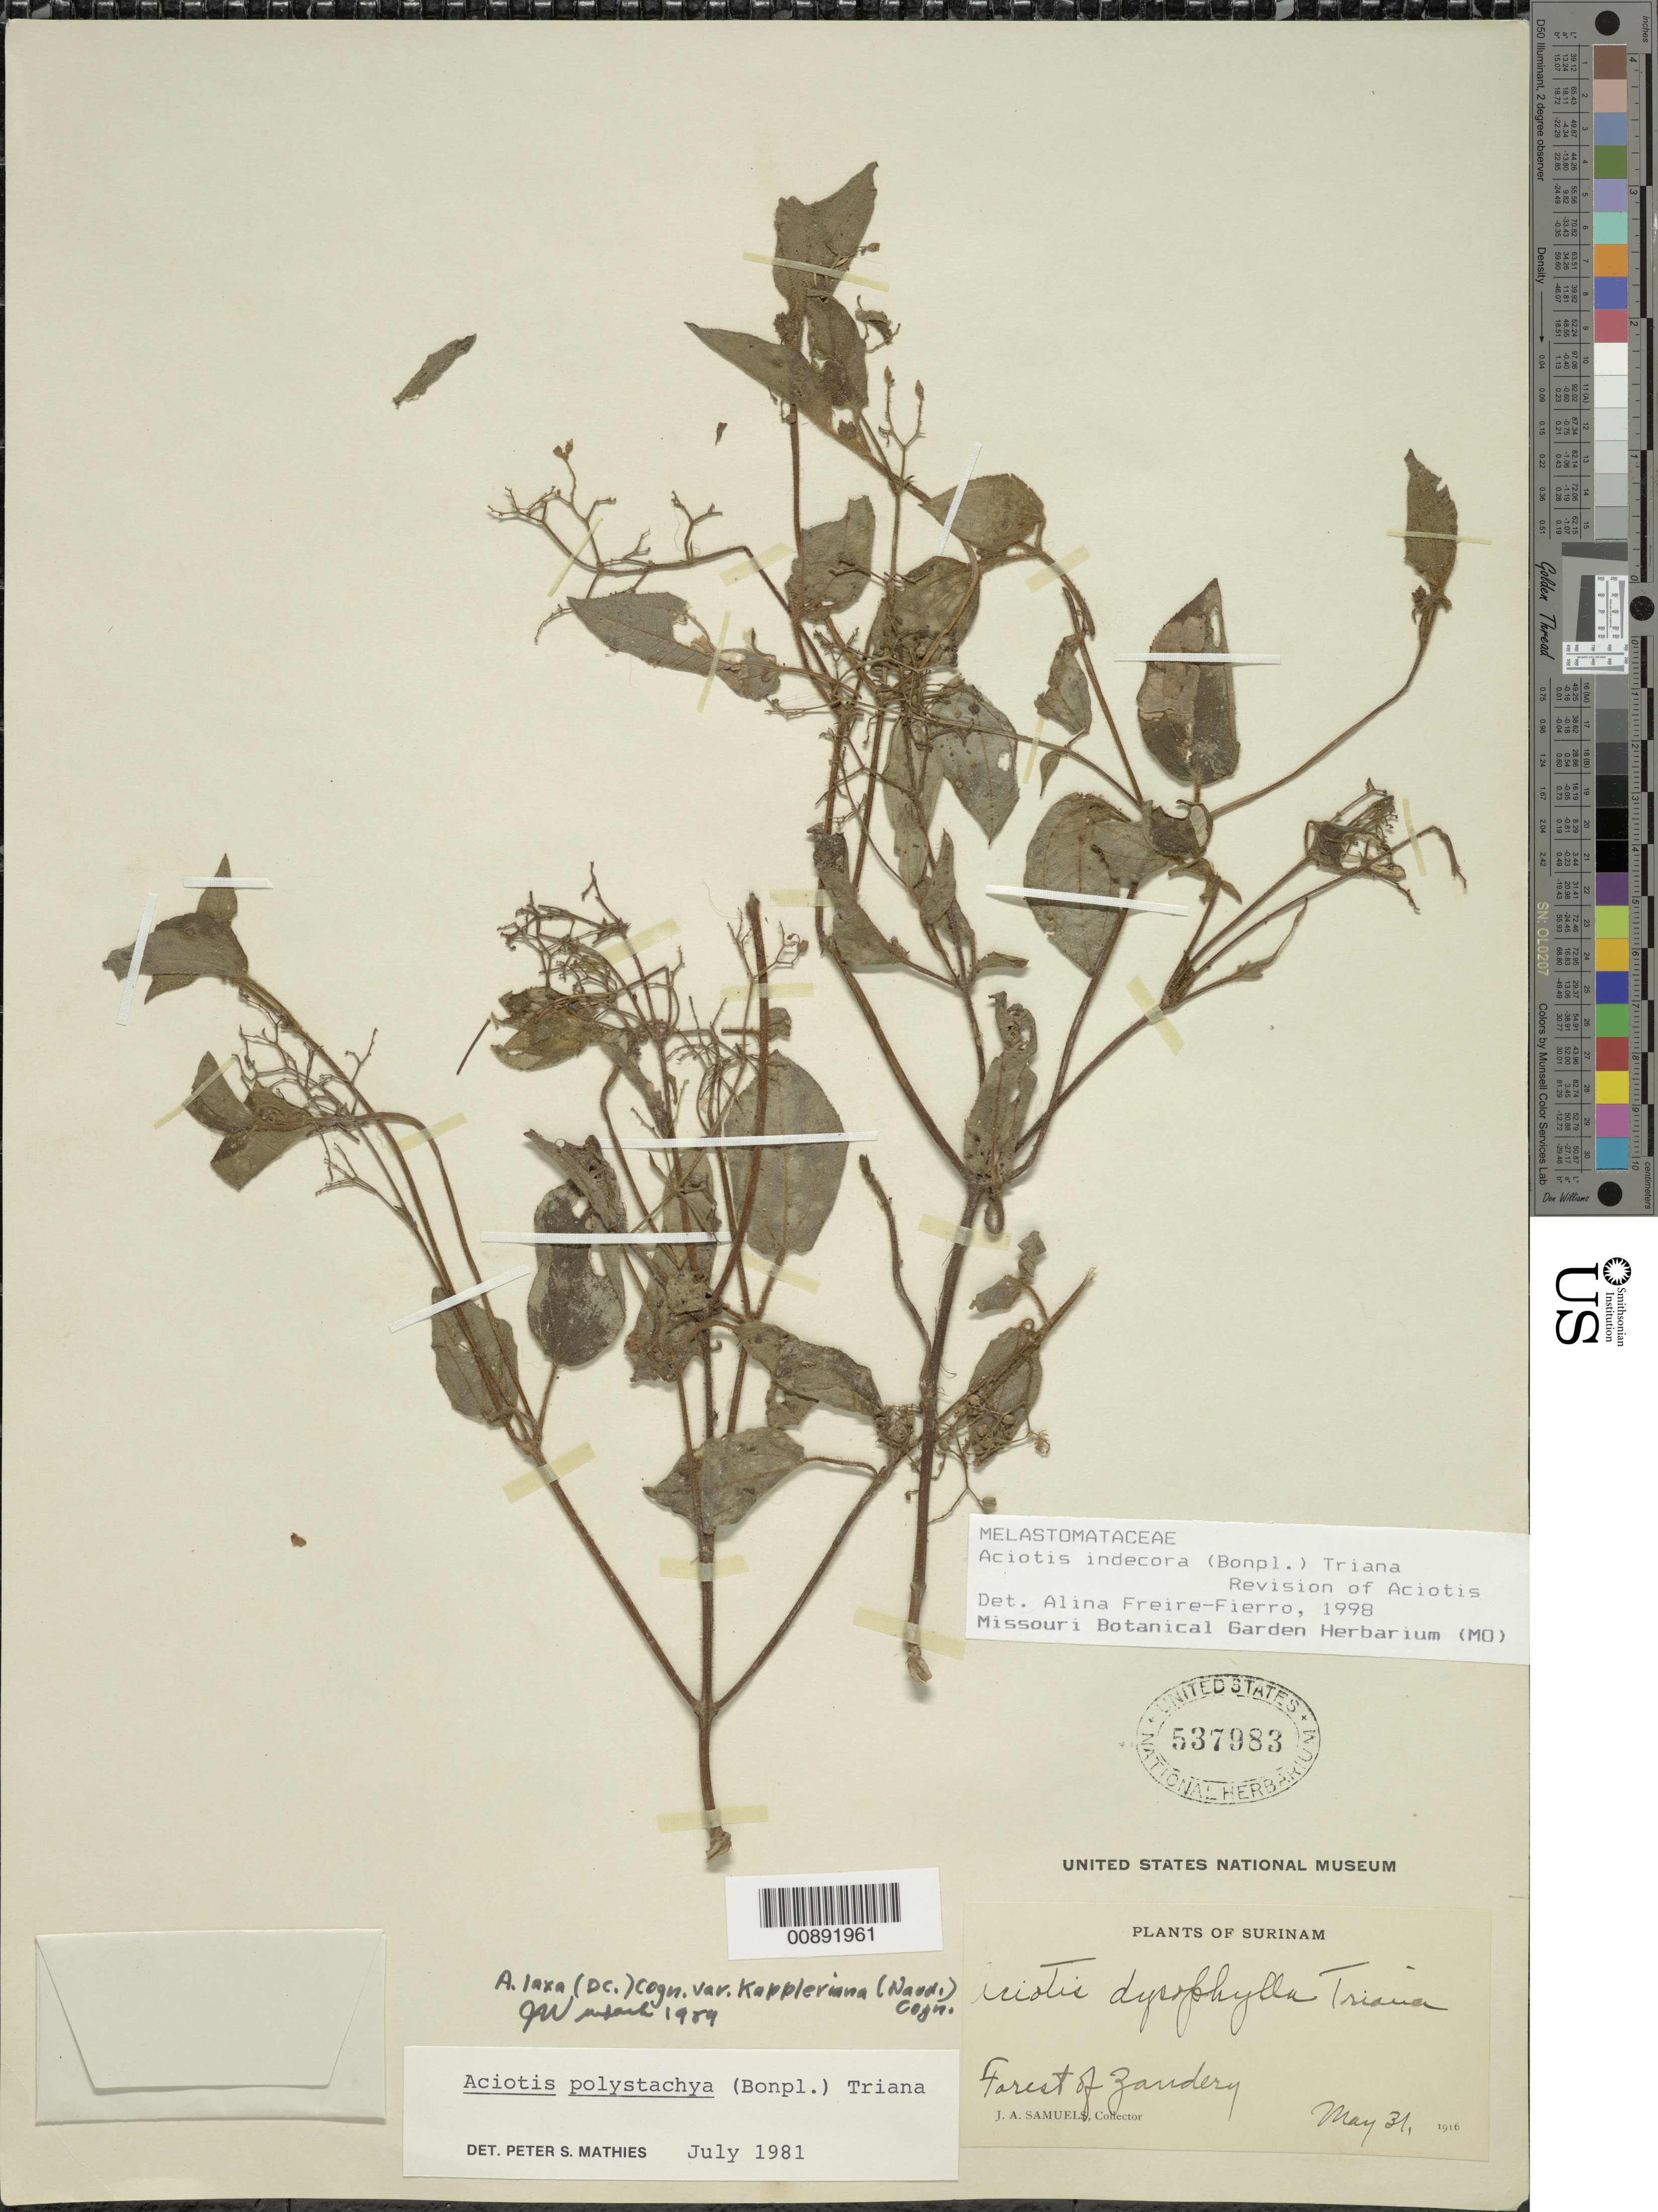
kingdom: Plantae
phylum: Tracheophyta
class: Magnoliopsida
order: Myrtales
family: Melastomataceae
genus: Aciotis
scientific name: Aciotis indecora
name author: (Bonpl.) Triana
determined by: Freire-Fierro, A.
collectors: J. A. Samuels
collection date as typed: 31-May-16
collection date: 1916-05-31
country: Suriname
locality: Forest of Zandery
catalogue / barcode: US 537983